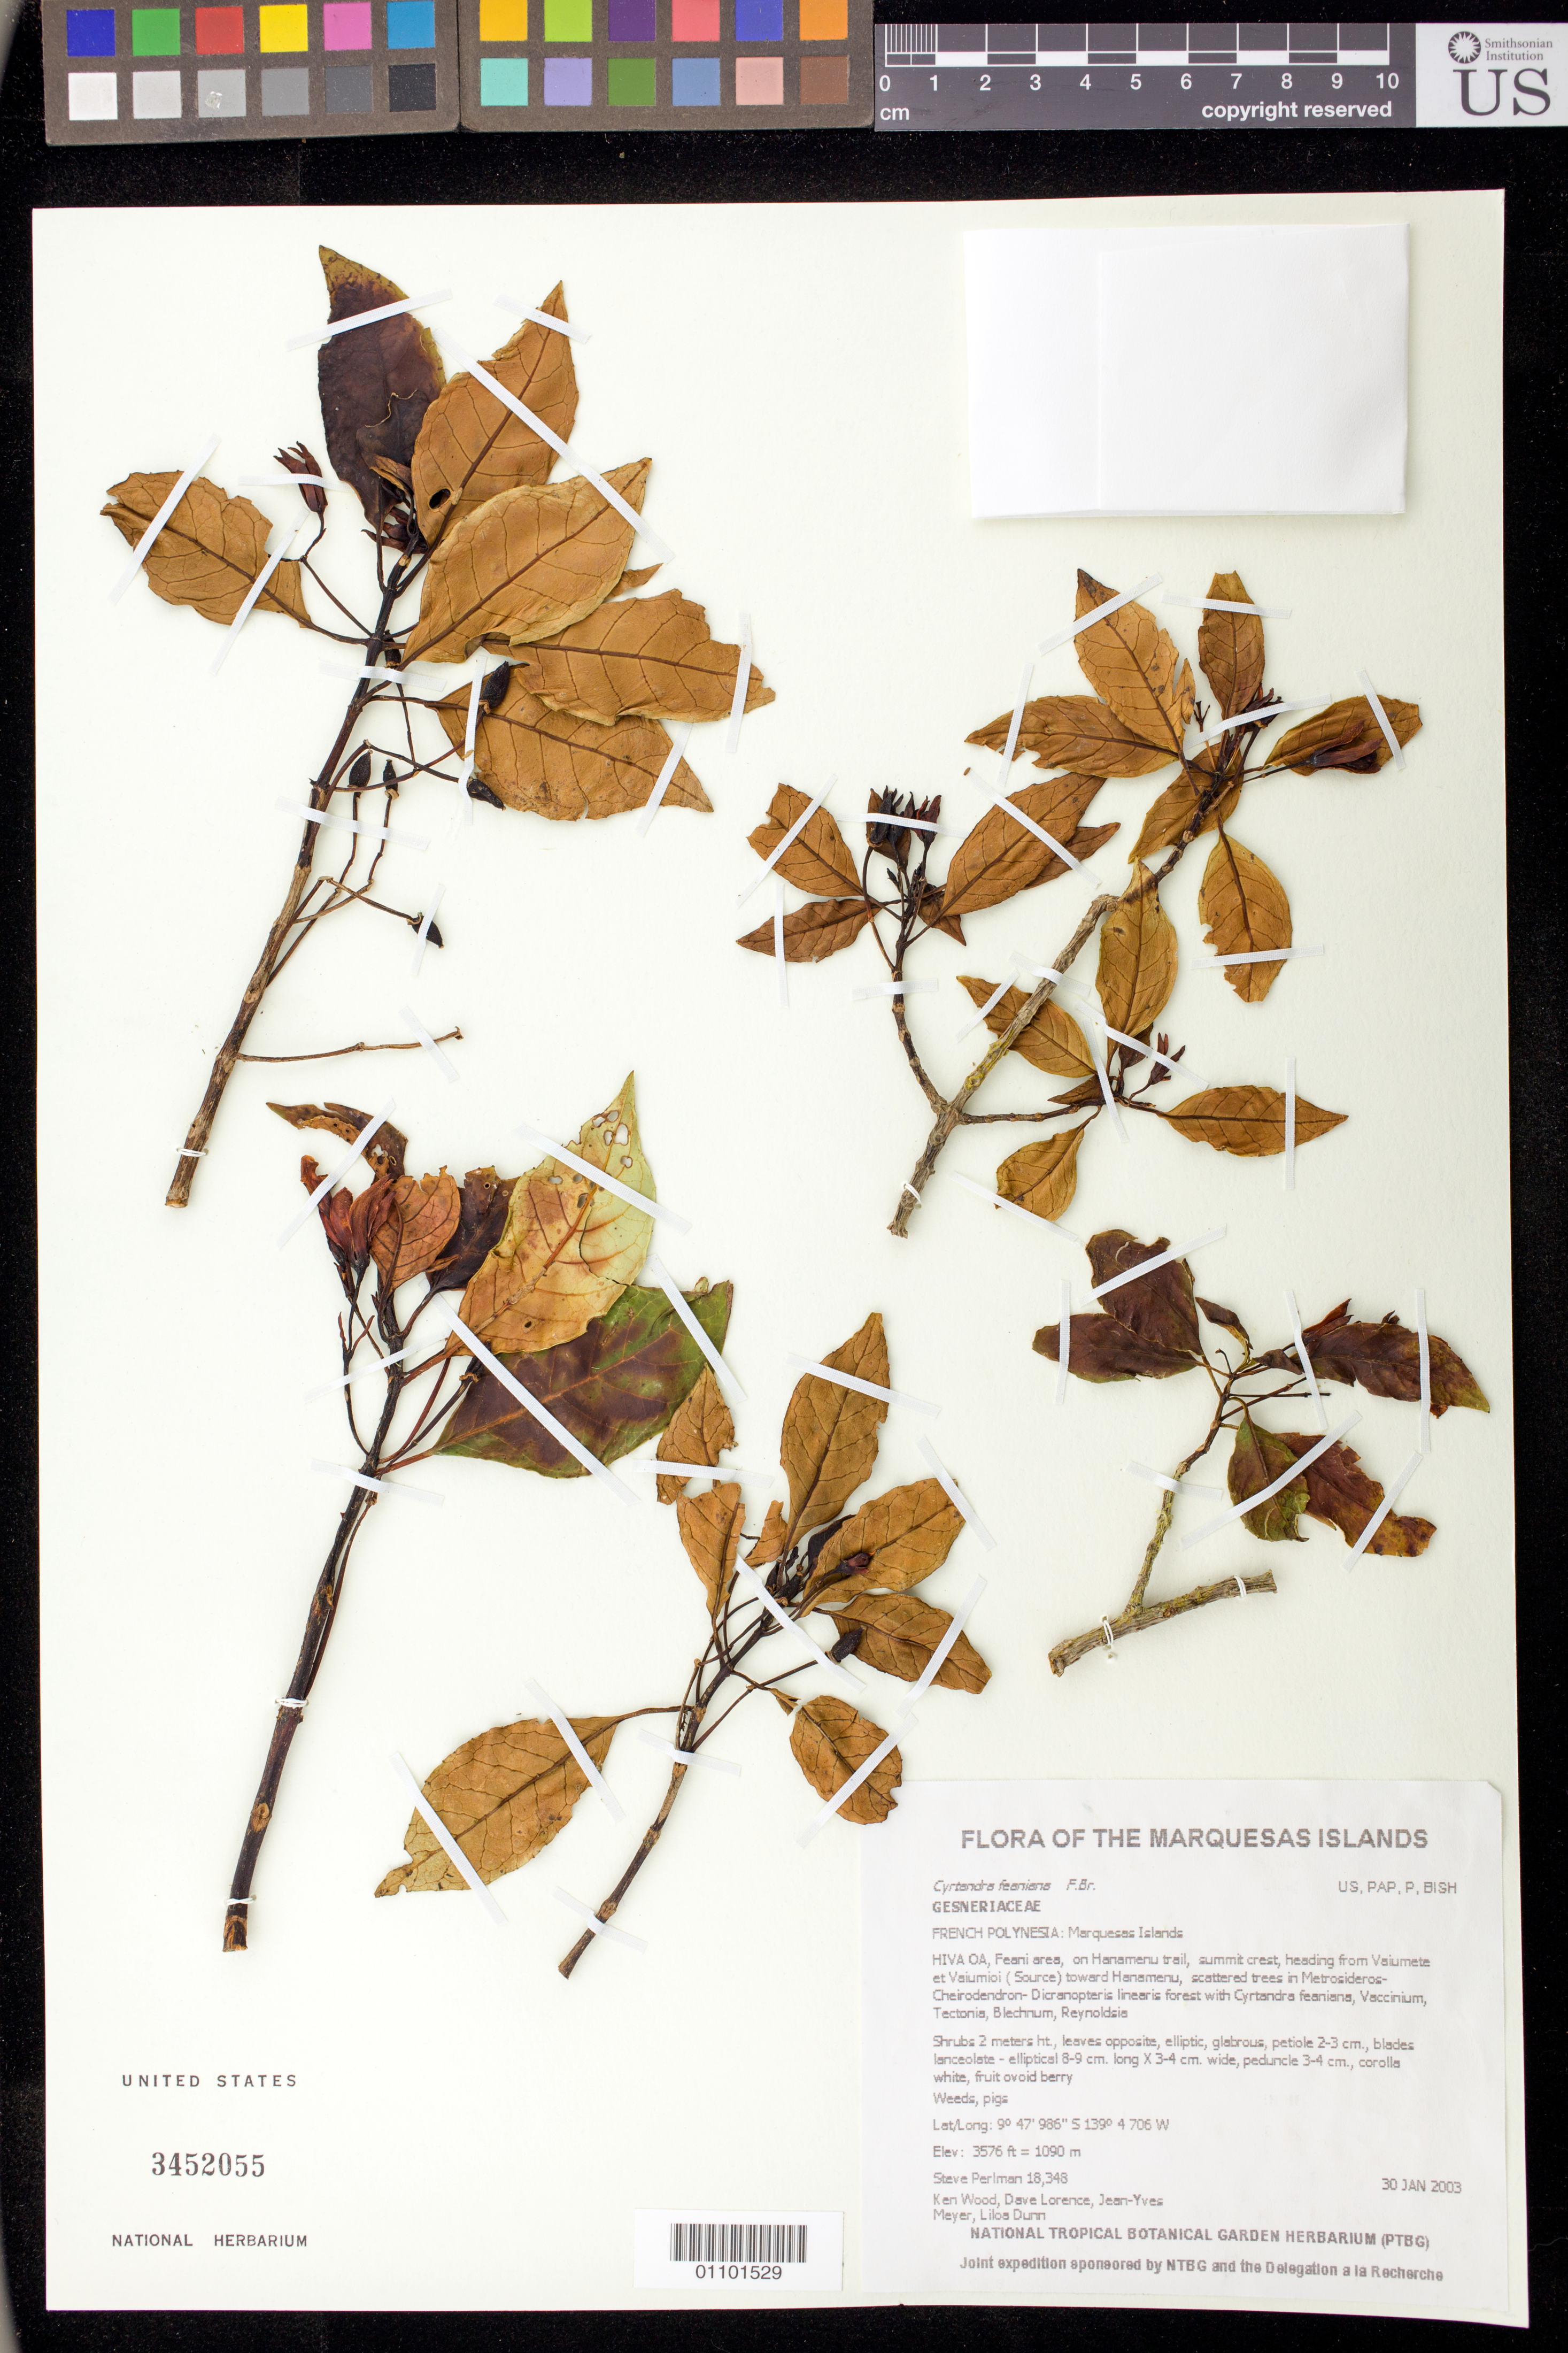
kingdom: Plantae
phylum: Tracheophyta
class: Magnoliopsida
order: Lamiales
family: Gesneriaceae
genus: Cyrtandra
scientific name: Cyrtandra feaniana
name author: F. Br.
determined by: Wagner, W. L., (BOT), Smithsonian Institution - National Museum of Natural History (UNITED STATES)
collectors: S. P. Perlman, K. R. Wood, D. Lorence, J.-Y. Meyer & L. Dunn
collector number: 18348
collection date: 2003-01-30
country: French Polynesia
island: Hiva Oa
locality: Feani area, on Hanamenu trail, summit crest, heading from Vaiumete et Vaiumioi (Source) toward Hanamenu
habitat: Scattered trees in Metrosideros - Cheirodendron - Dicranopteris linearis forest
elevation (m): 1090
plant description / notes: Weeds, pigs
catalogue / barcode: US 3452055